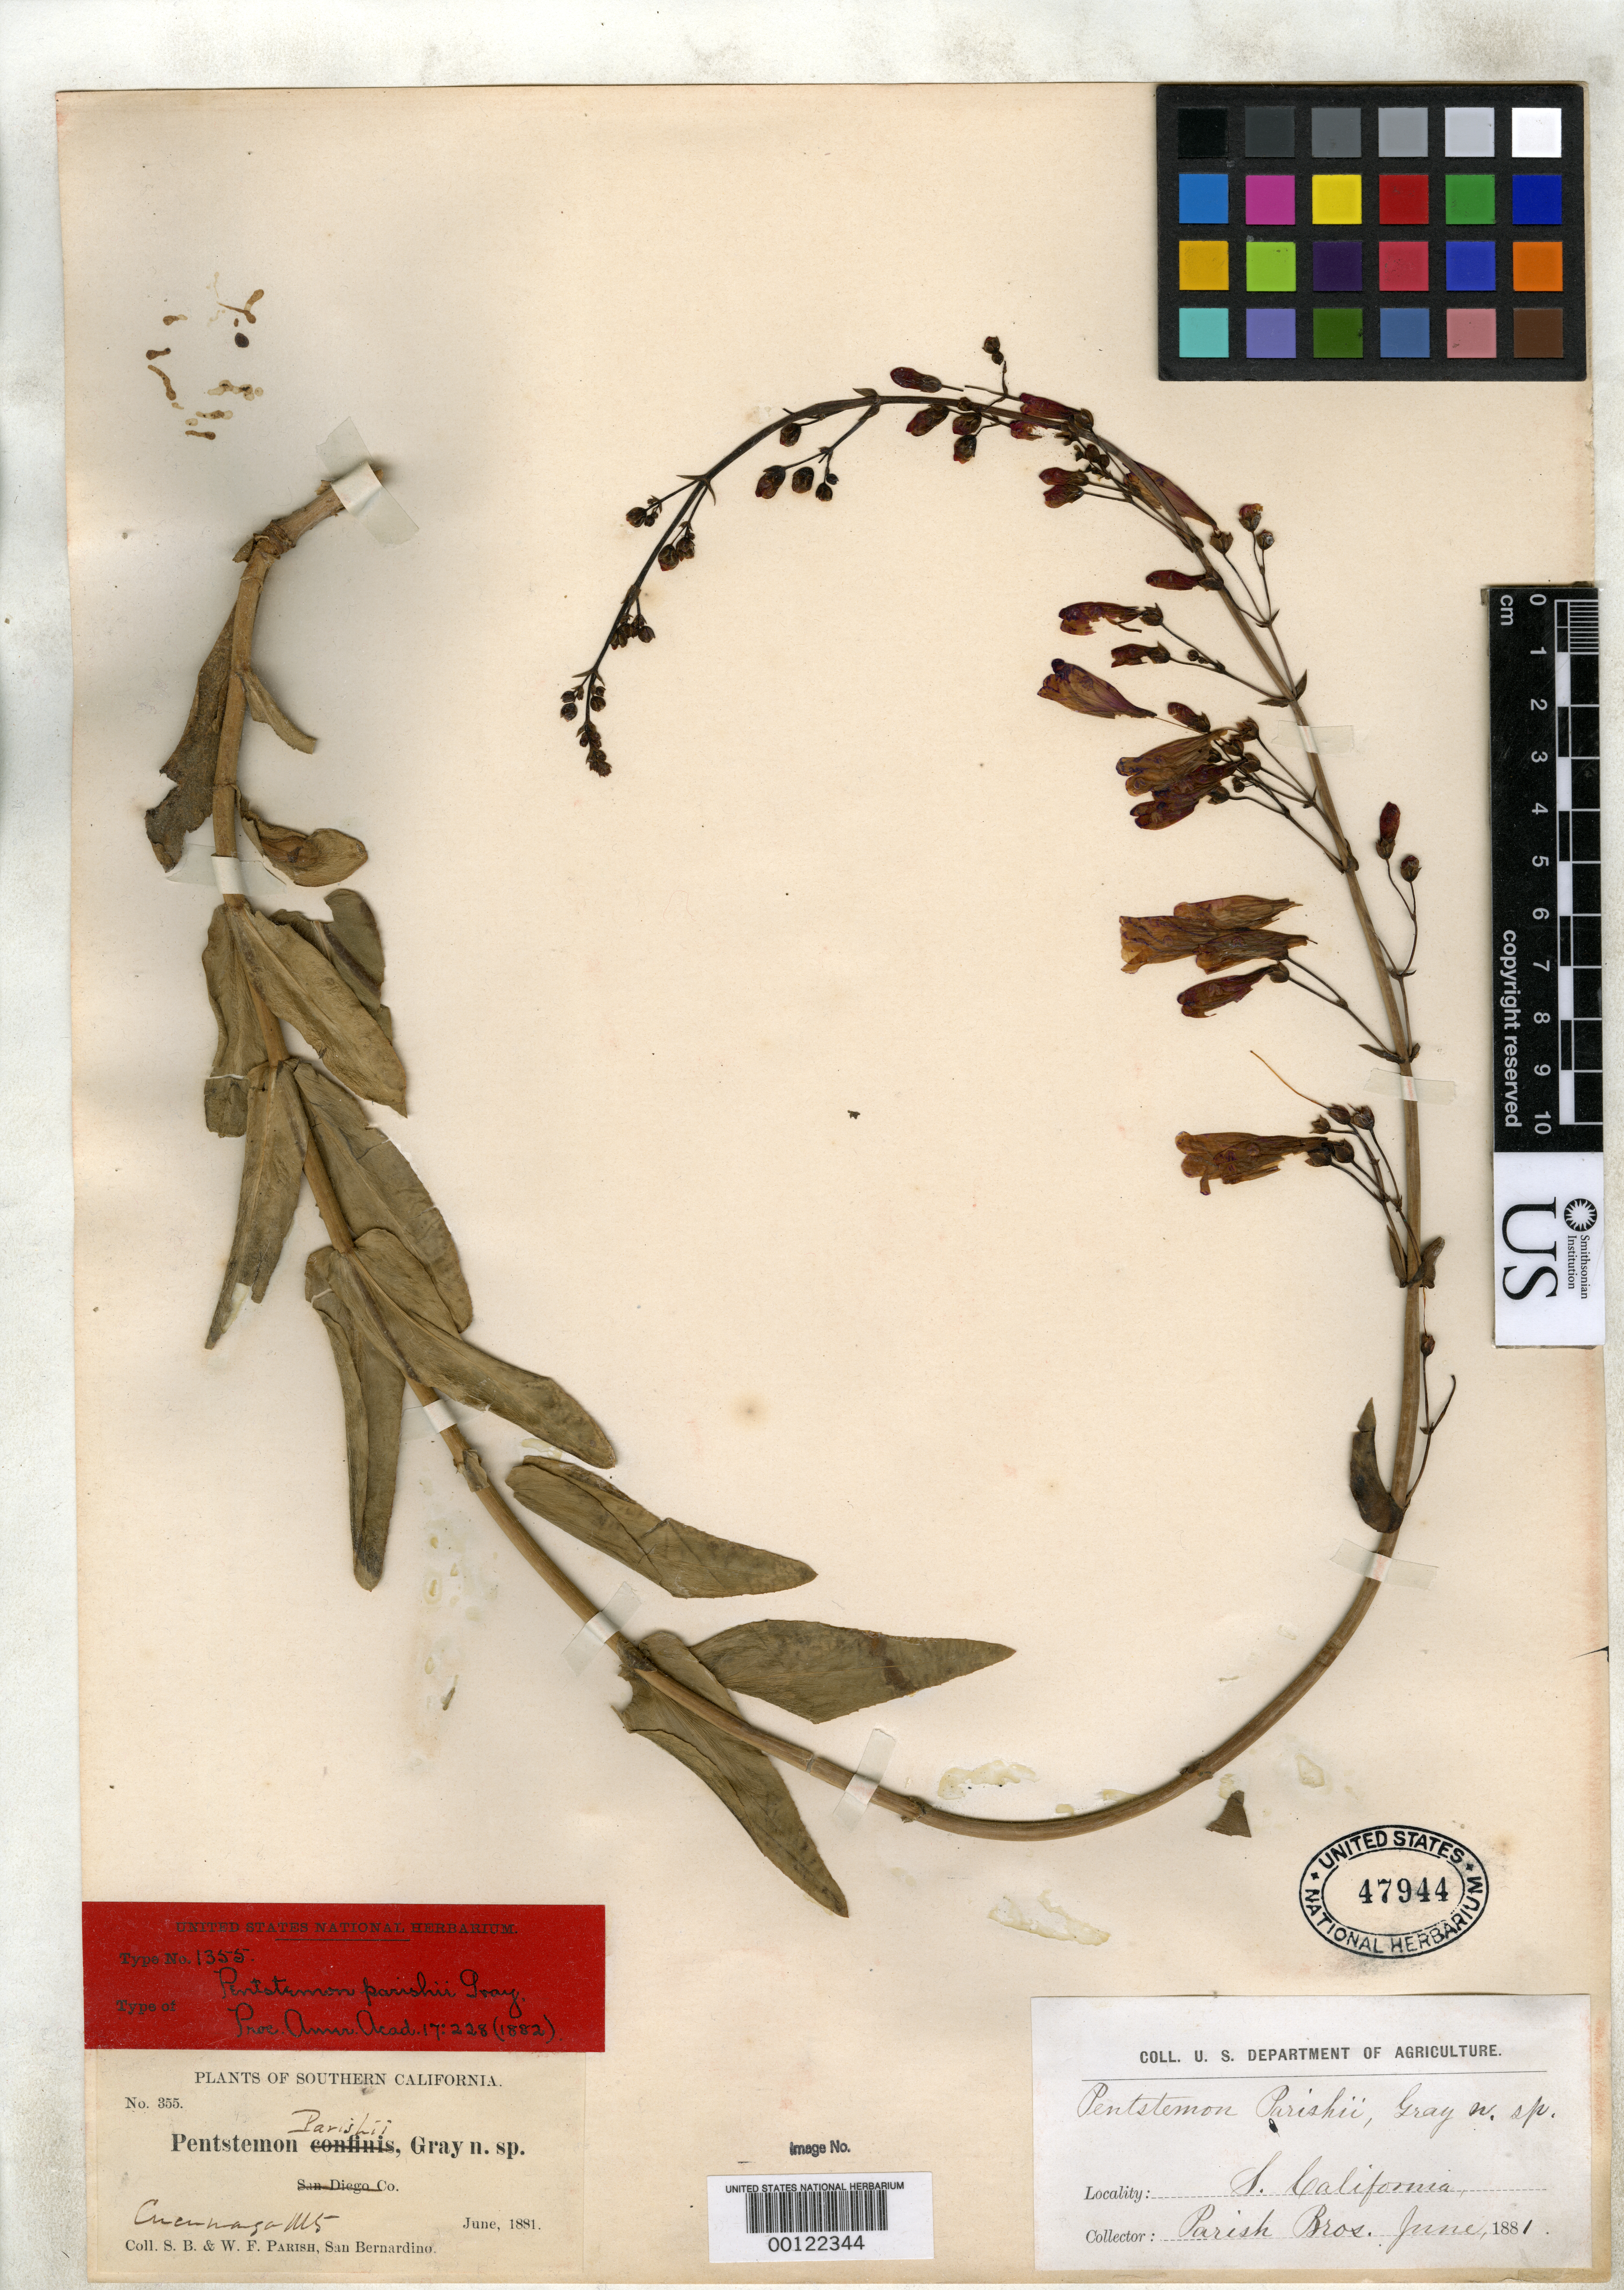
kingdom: Plantae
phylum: Tracheophyta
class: Magnoliopsida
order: Lamiales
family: Plantaginaceae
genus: Penstemon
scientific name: Penstemon parishii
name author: A. Gray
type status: Type Collection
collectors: S. B. Parish & W. F. Parish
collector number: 355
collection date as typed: Jun 1881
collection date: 1881-06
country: United States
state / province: California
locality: Cucamonga Mountains.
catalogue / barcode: US 47944